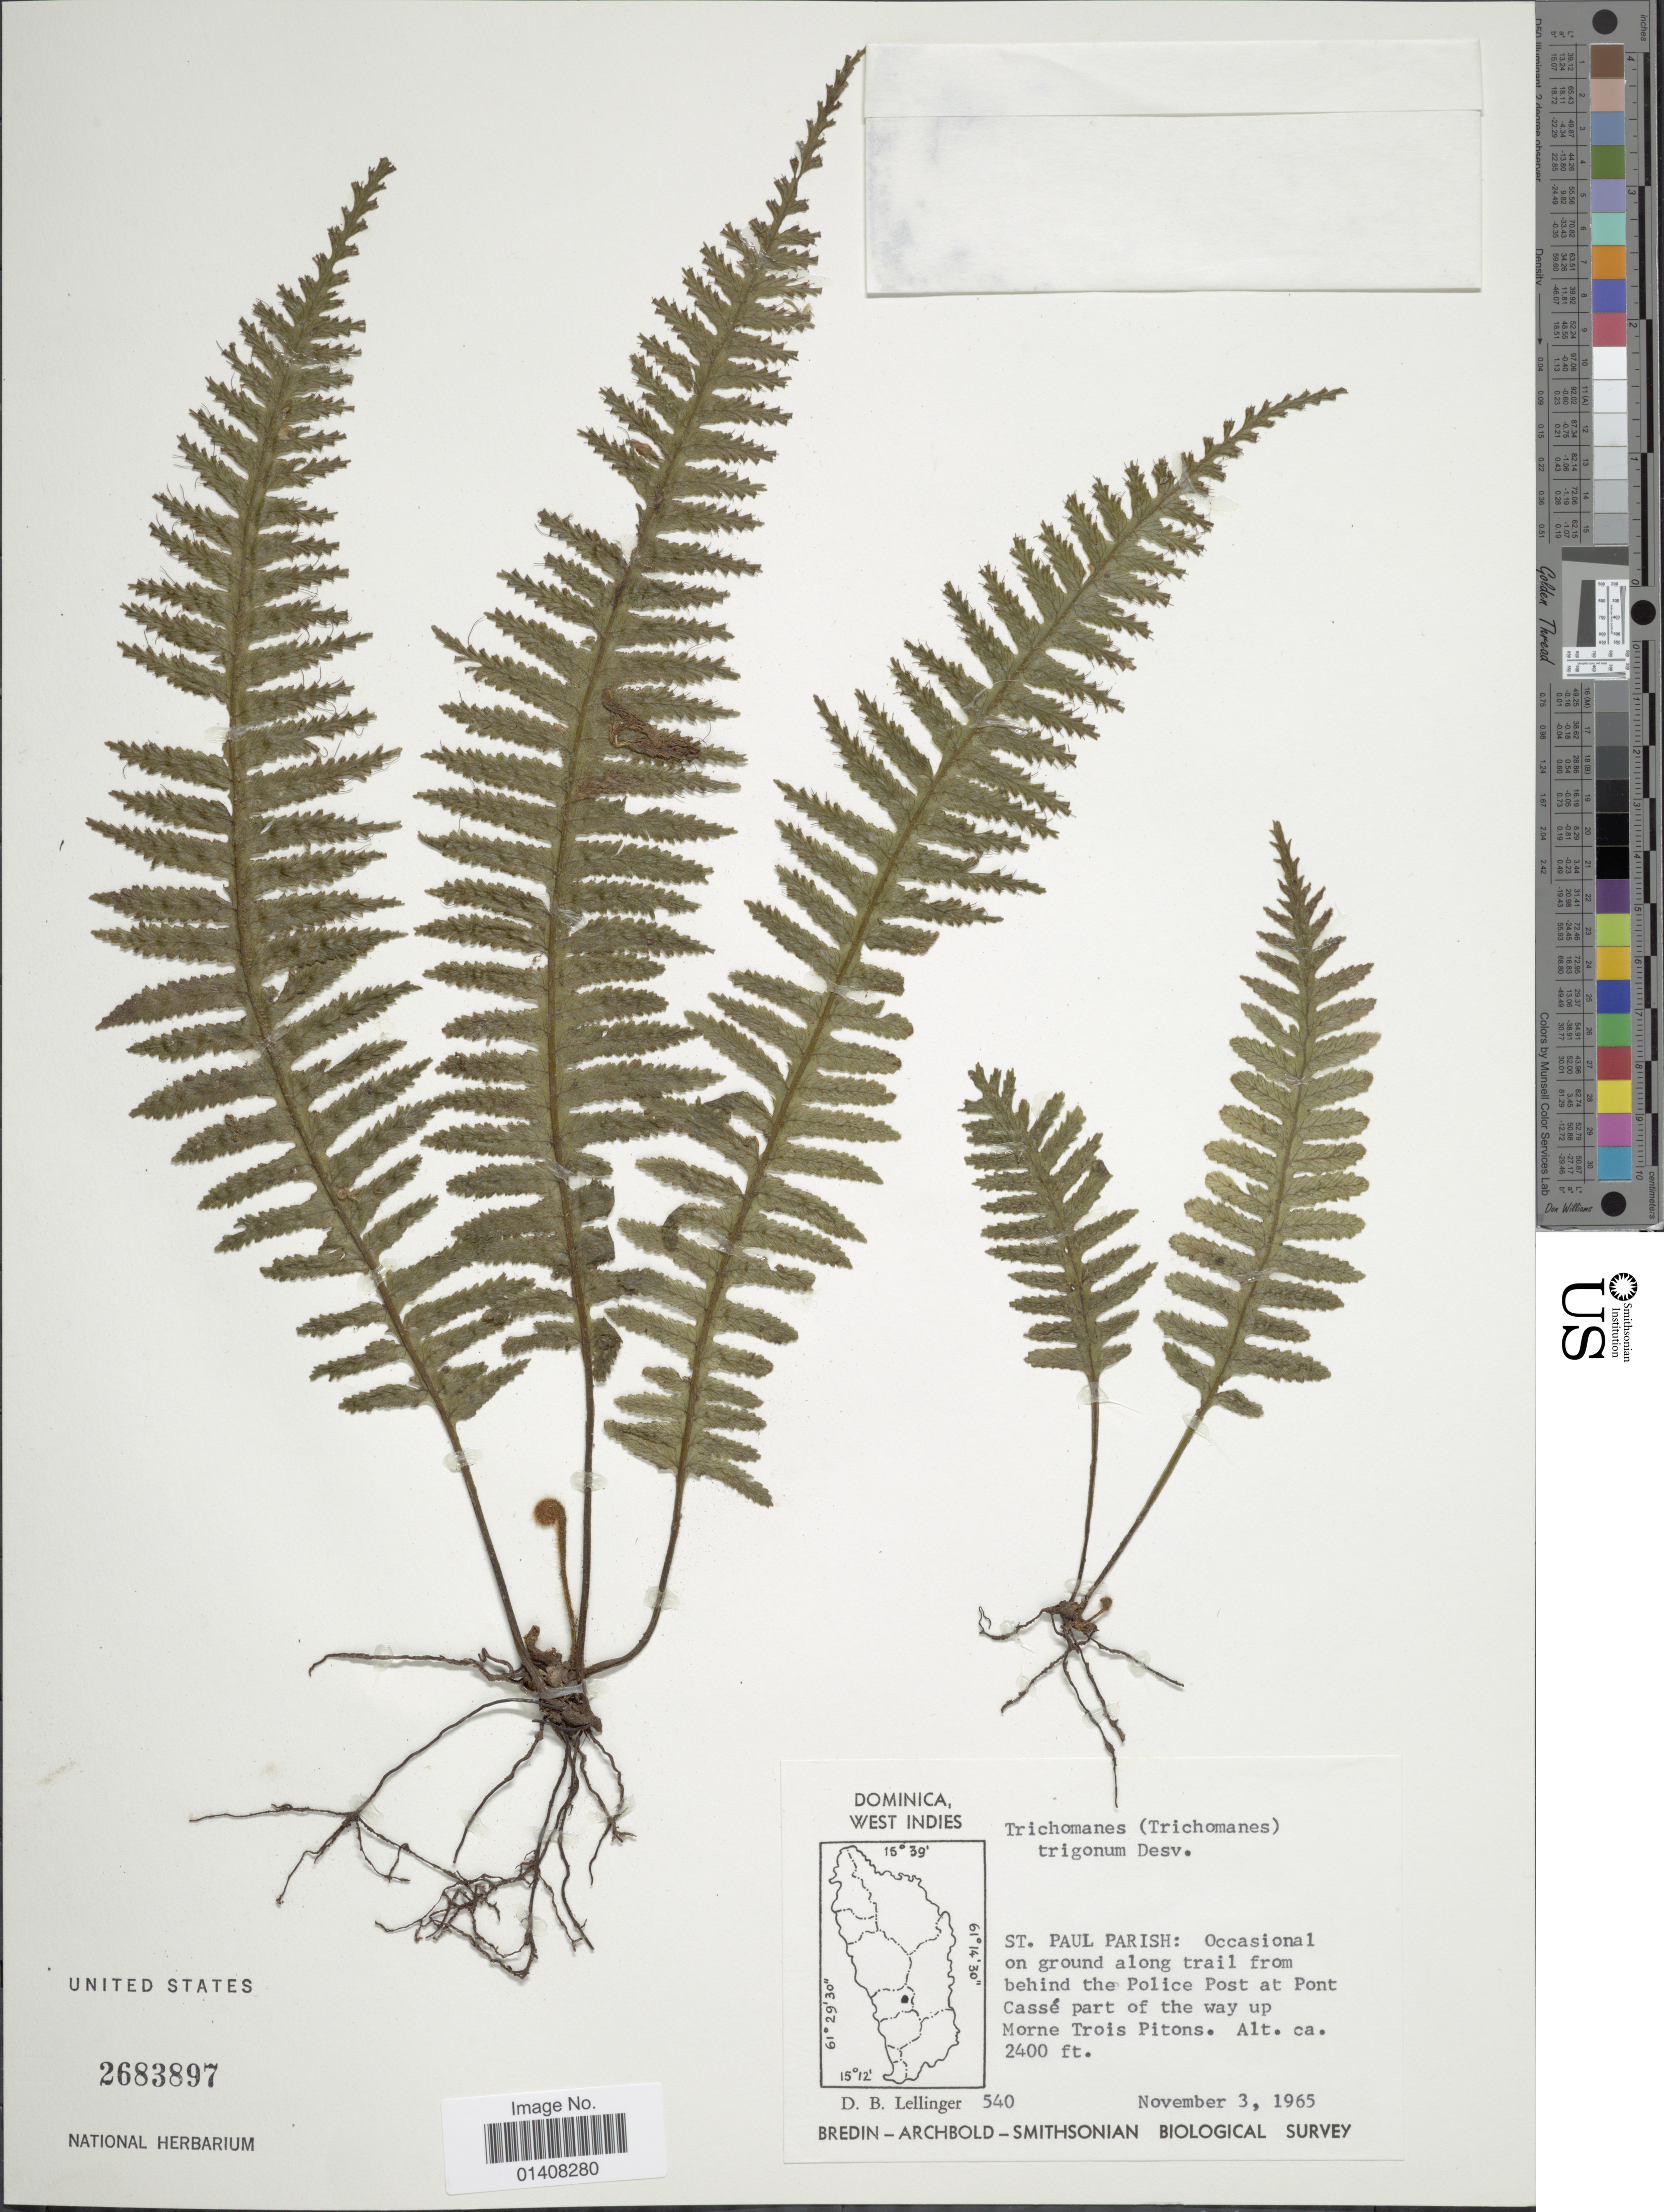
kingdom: Plantae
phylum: Tracheophyta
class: Polypodiopsida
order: Hymenophyllales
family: Hymenophyllaceae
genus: Trichomanes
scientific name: Trichomanes trigonum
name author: Desv.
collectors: D. B. Lellinger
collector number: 540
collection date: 1965-11-03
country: Dominica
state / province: St. Paul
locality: Dominica, West Indies, St. Paul Parish: occasional on ground along trail from behind the Police Post at Pont Cassé part of the Way up, Morne Trois Pitons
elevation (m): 732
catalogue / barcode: US 2683897